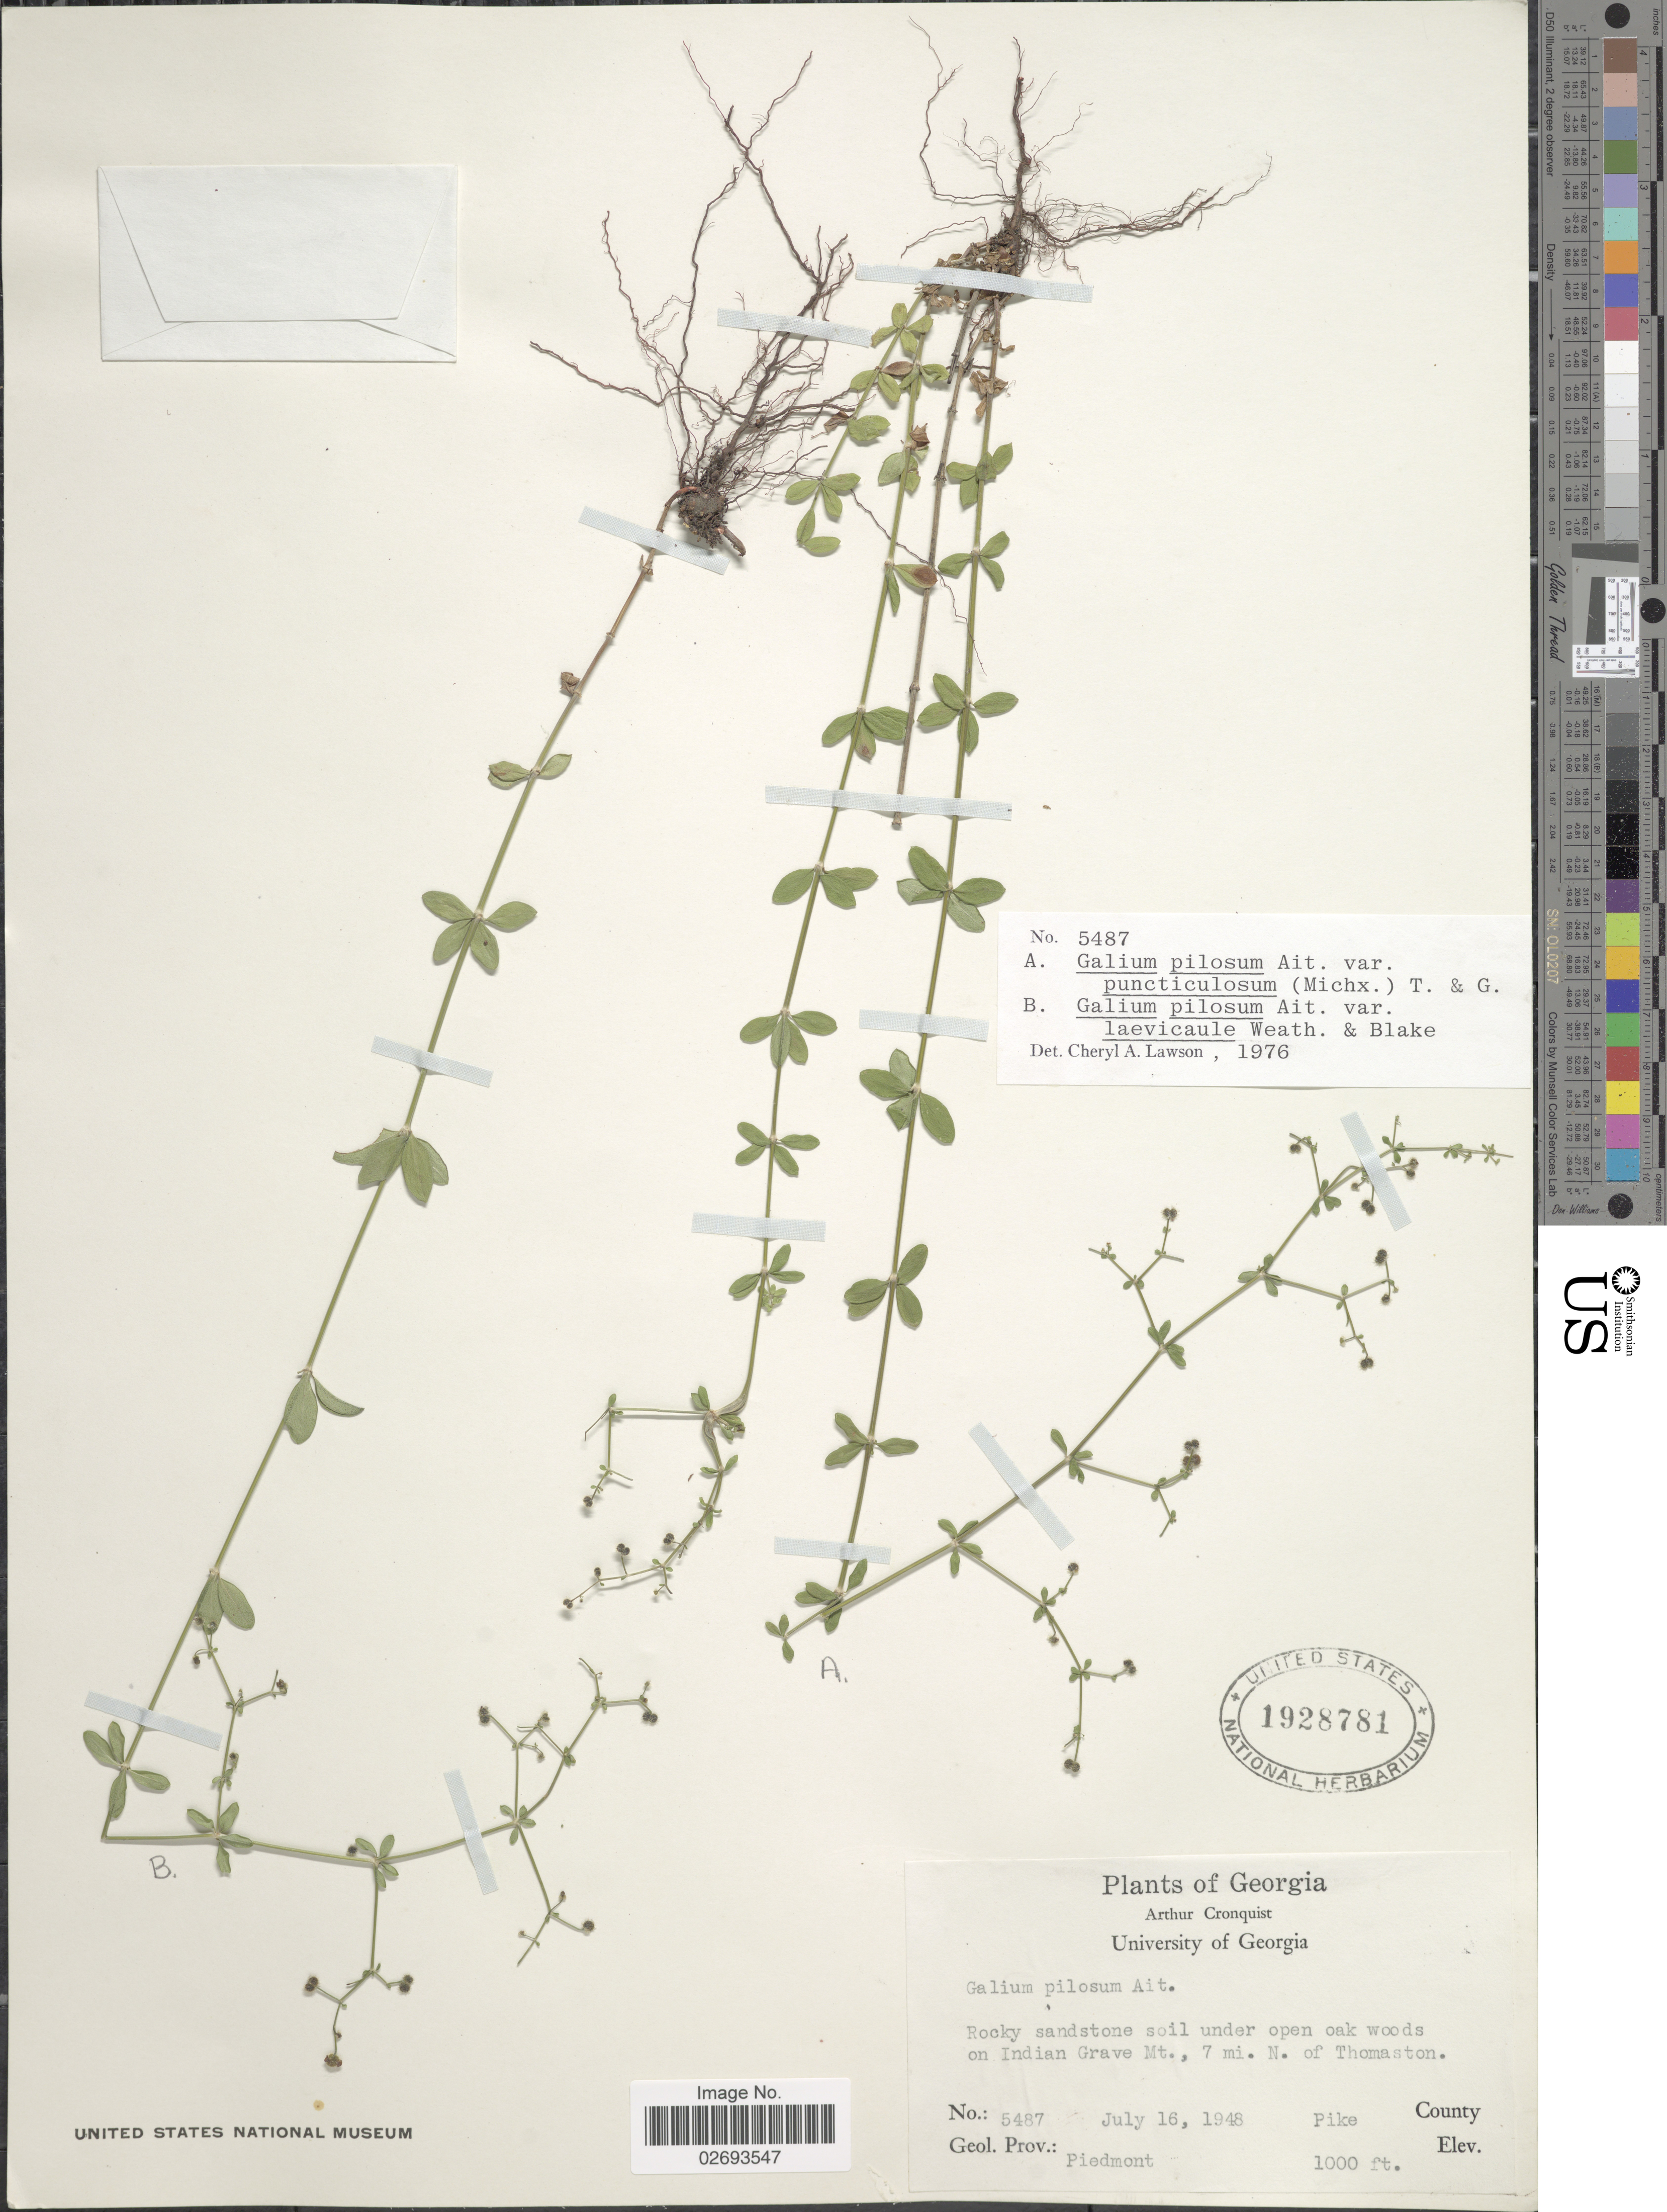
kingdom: Plantae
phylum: Tracheophyta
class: Magnoliopsida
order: Gentianales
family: Rubiaceae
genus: Galium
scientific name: Galium pilosum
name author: Aiton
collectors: A. J. Cronquist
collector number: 5487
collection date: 1948-07-16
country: United States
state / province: Georgia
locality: Rocky sandstone soil under open oak woods on Indian Grave Mt., 7 mi. N. of Thomaston, Pike County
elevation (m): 305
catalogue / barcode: US 1928781